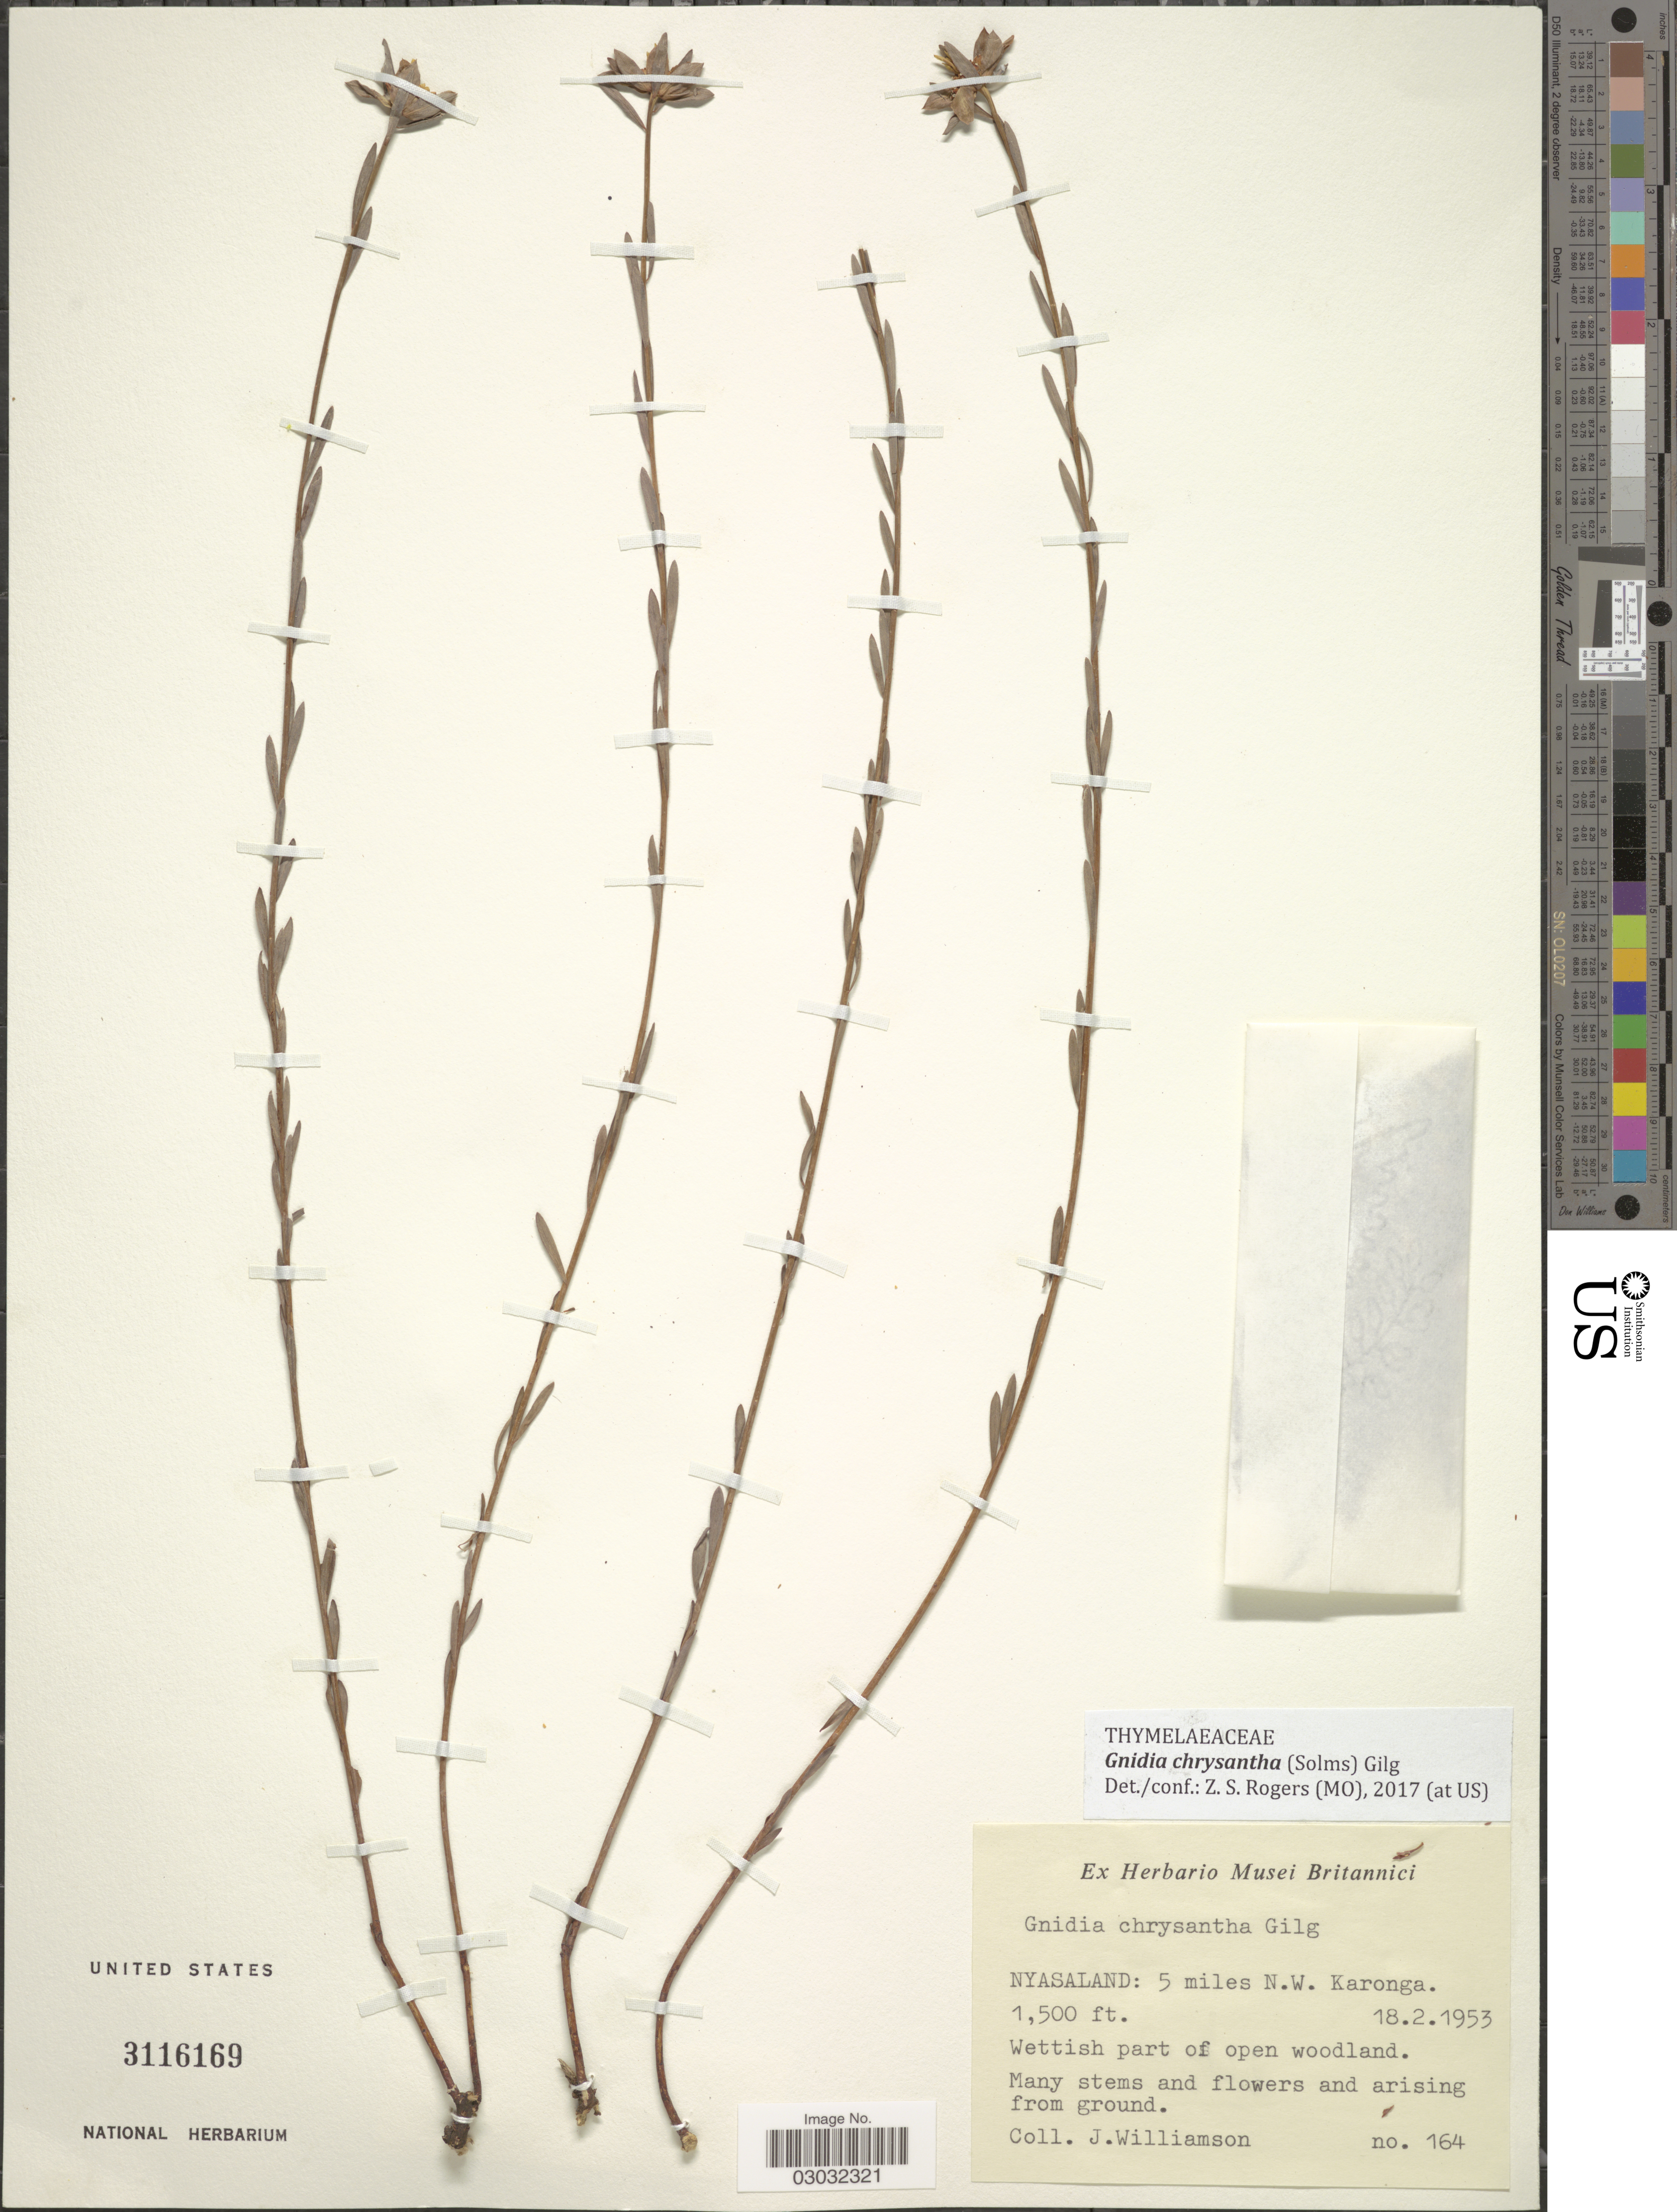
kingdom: Plantae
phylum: Tracheophyta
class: Magnoliopsida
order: Malvales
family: Thymelaeaceae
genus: Lasiosiphon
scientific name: Lasiosiphon chrysnathus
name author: (Solms ex Schweinf.) Olaniyan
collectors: J. Williamson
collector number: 164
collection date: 1953-02-18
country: Malawi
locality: Nyasaland: 5 miles N.W. Karonga.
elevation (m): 457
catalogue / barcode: US 3116169